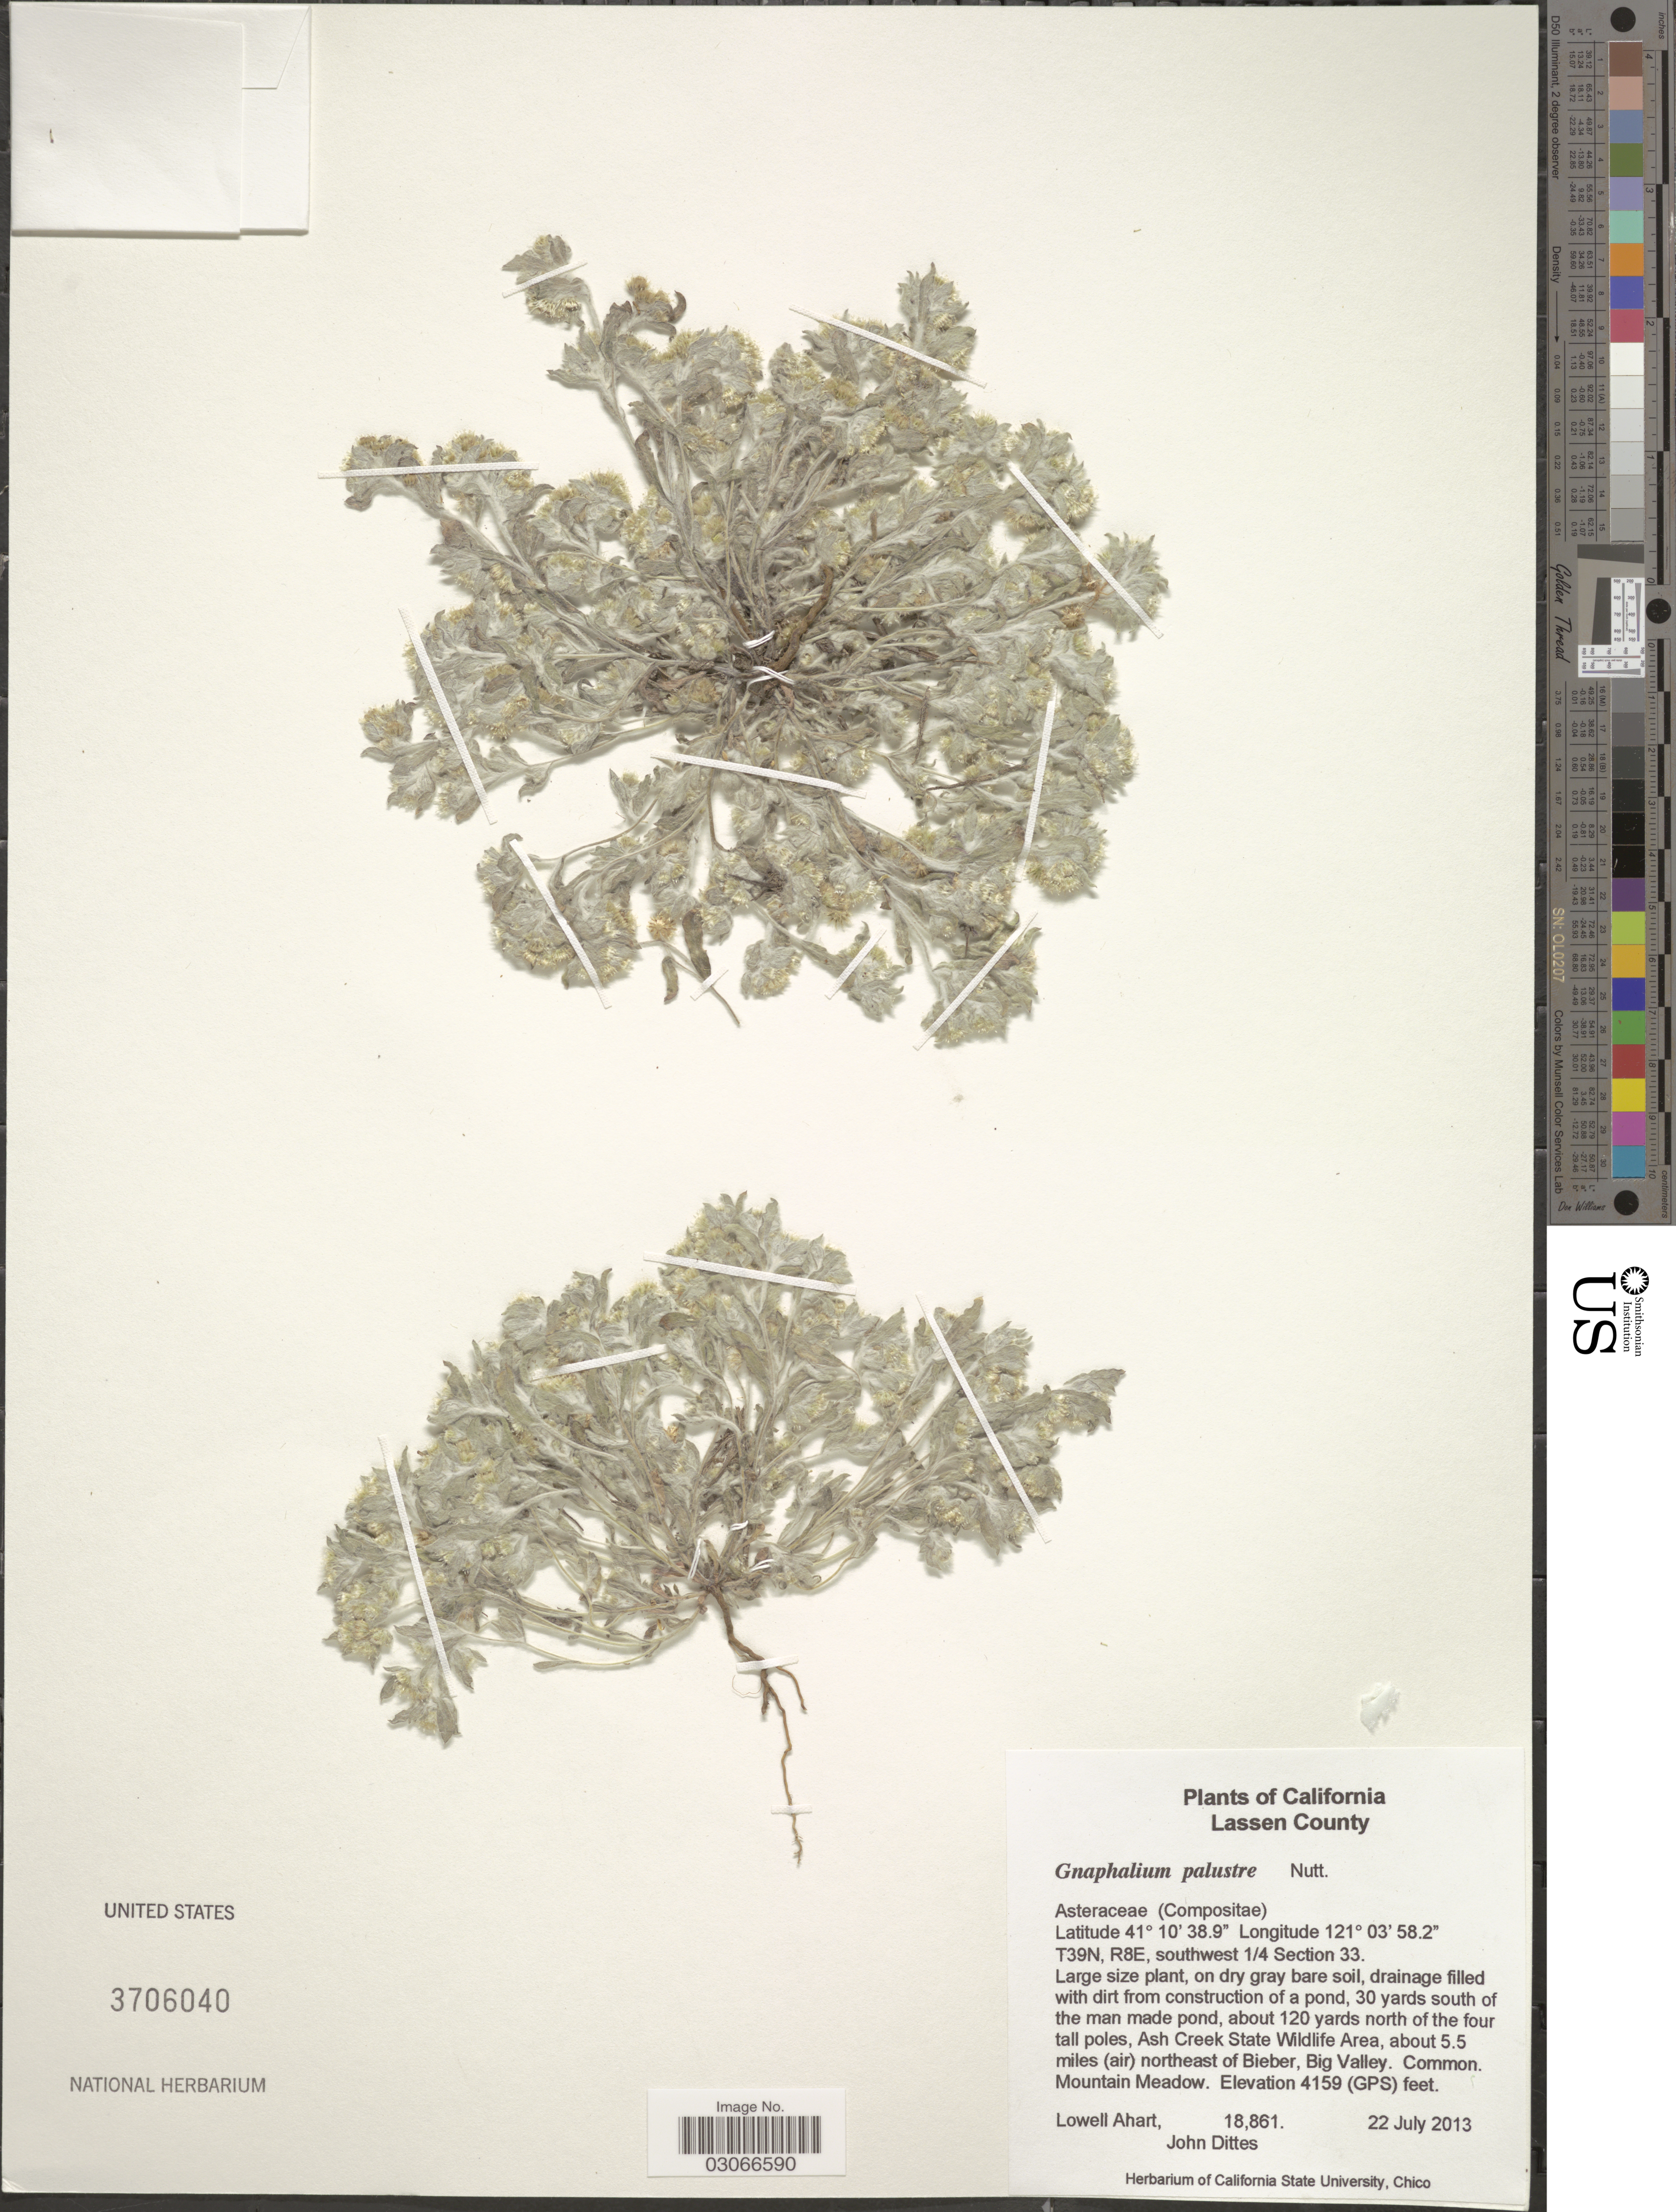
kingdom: Plantae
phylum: Tracheophyta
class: Magnoliopsida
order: Asterales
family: Asteraceae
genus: Gnaphalium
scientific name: Gnaphalium palustre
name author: Nutt.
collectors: L. Ahart & J. Dittes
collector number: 18861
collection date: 2013-07-22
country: United States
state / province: California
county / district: Lassen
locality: Lassen County. T39N, R8E, southwest ¼ Section 33. 30 yards south of the man made pond, about 120 yards north of the four tall poles, Ash Creek State Wildlife Area, about 5.5 miles (air) northeast of Bieber, Big Valley.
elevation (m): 1268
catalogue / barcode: US 3706040